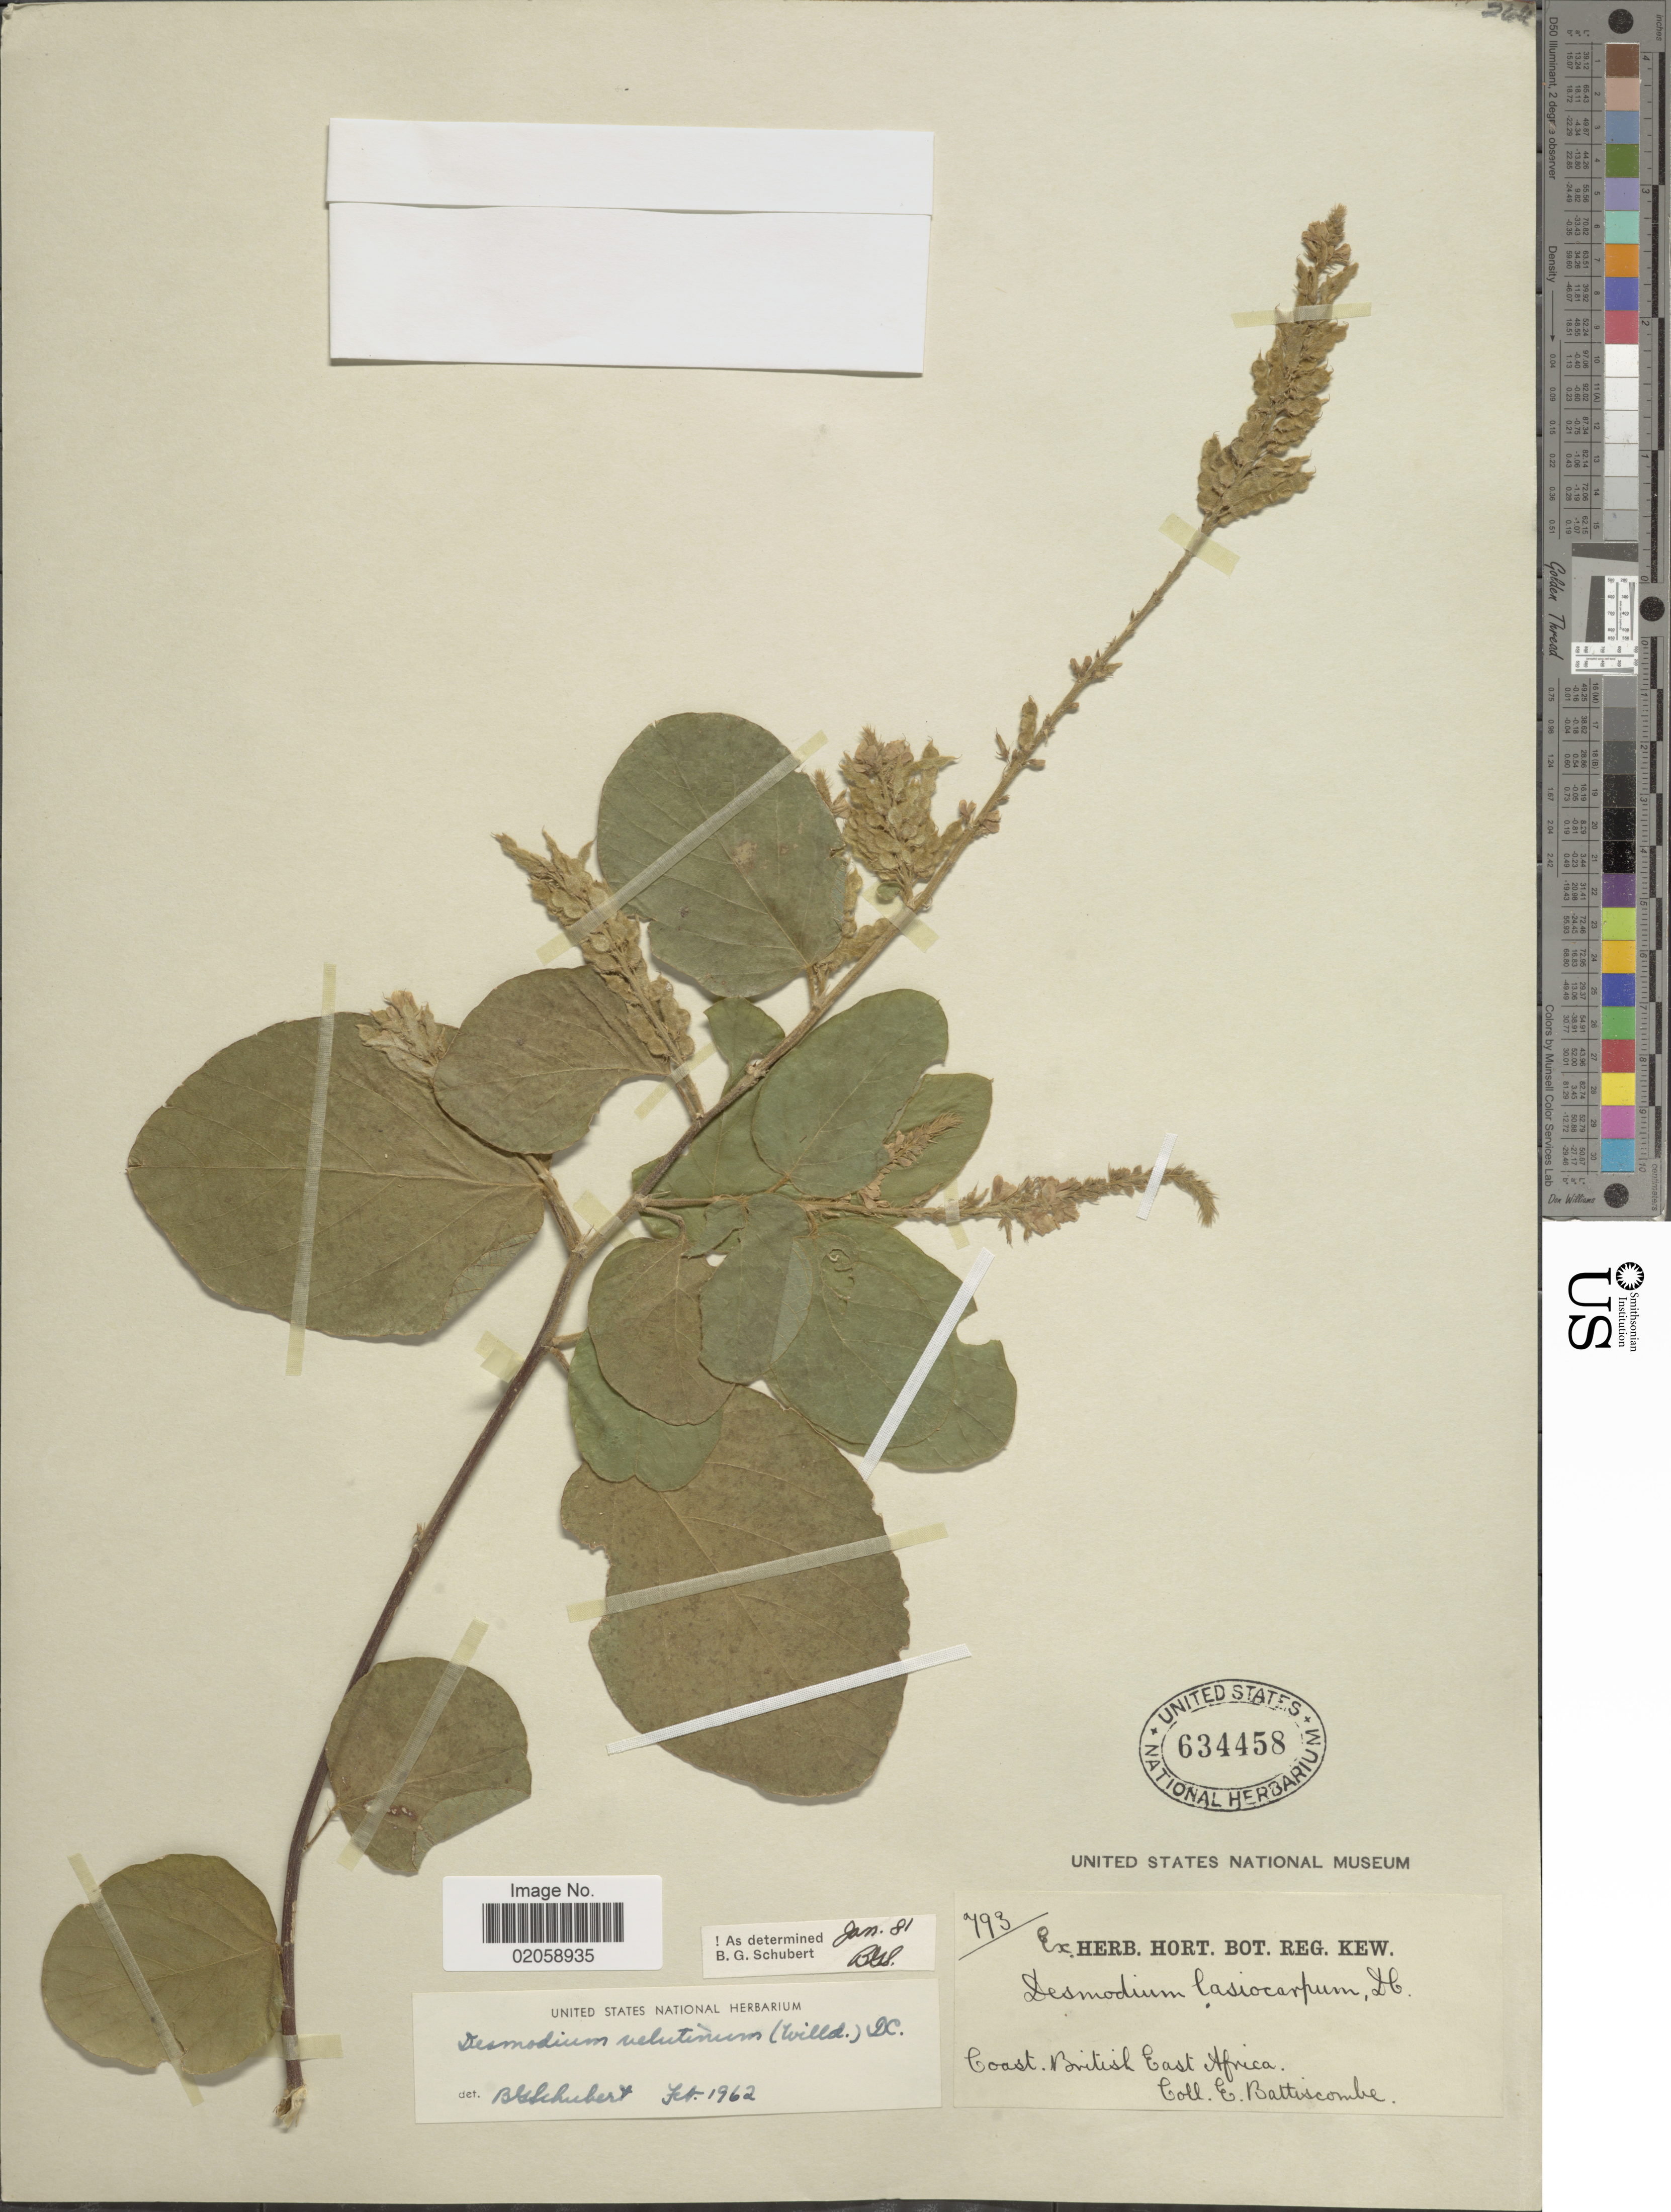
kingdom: Plantae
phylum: Tracheophyta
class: Magnoliopsida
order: Fabales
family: Fabaceae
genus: Polhillides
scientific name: Polhillides velutina subsp. velutina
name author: (Willd.) H. Ohashi & K. Ohashi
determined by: Strong, Mark T., (BOT), Smithsonian Institution - National Museum of Natural History (UNITED STATES)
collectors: E. Battiscombe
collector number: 793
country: Kenya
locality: British E. Africa, Coast.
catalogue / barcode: US 634458